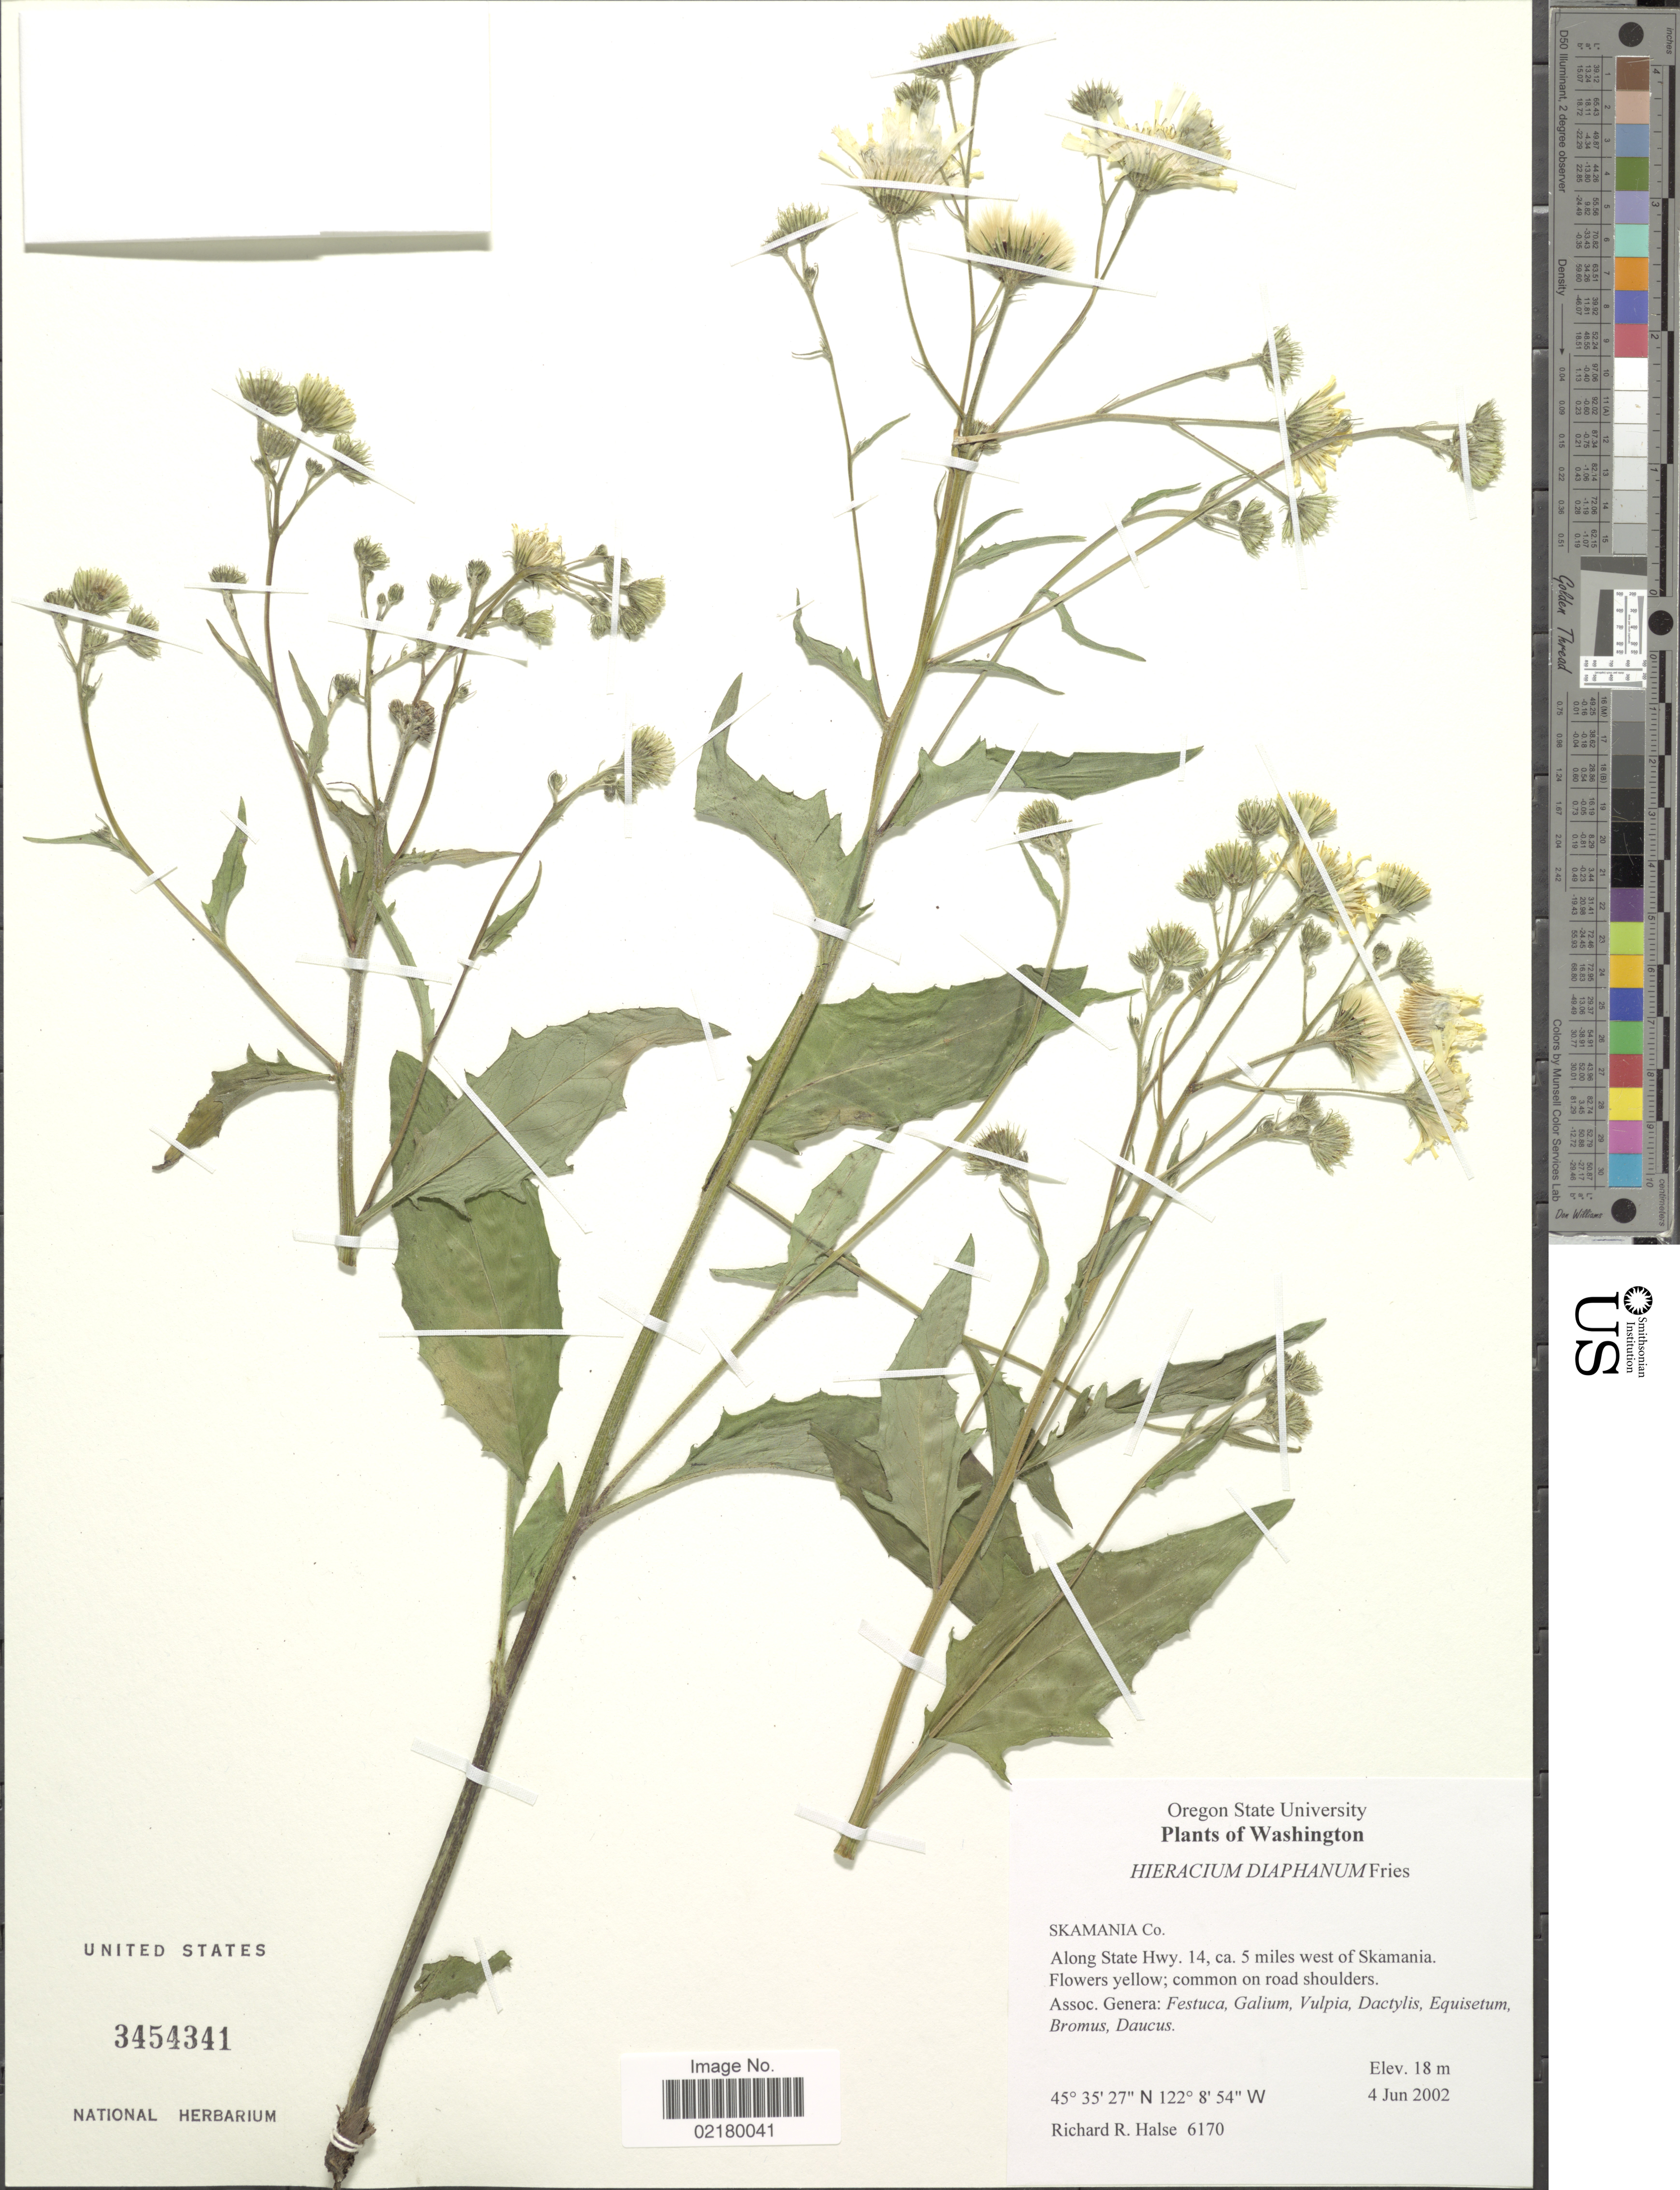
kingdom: Plantae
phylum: Tracheophyta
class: Magnoliopsida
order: Asterales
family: Asteraceae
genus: Hieracium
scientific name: Hieracium diaphanum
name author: Fr.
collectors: R. Halse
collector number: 6170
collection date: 2002-06-04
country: United States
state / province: Washington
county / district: Skamania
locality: Skamania Co, Along State Hwy. 14, ca 5 miles west of Skamania; common on road shoulders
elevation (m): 18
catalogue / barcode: US 3454341